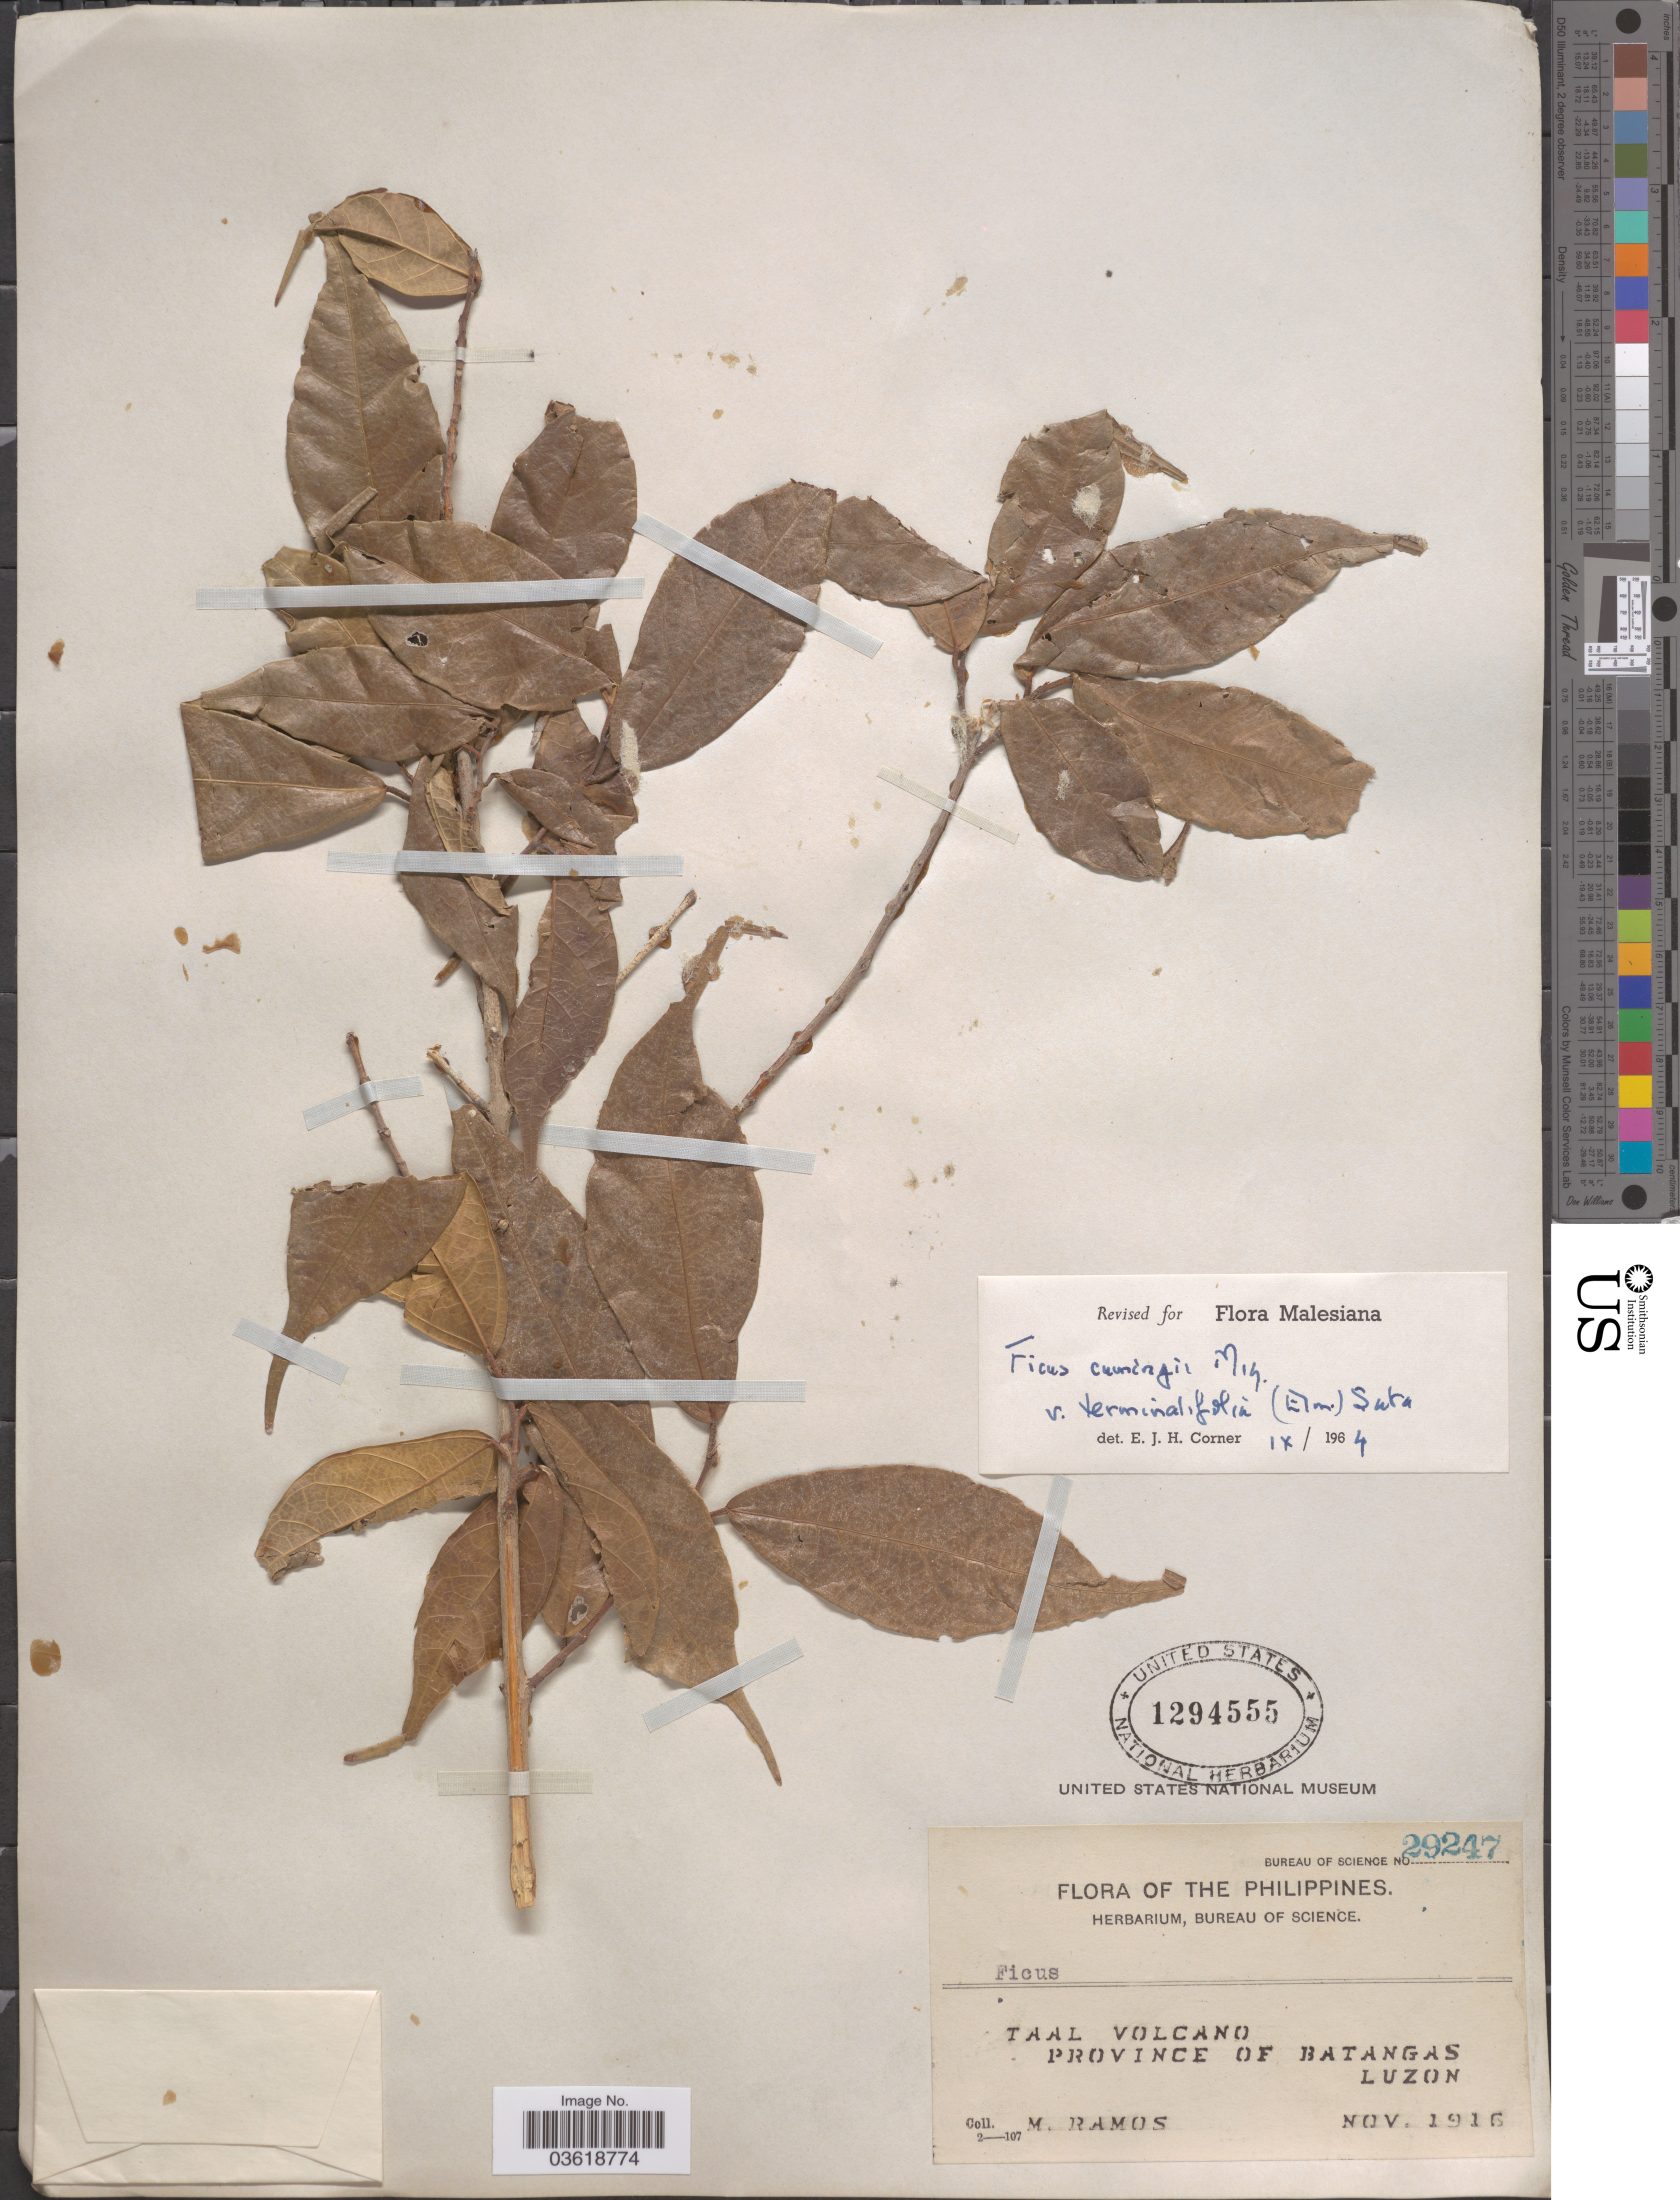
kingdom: Plantae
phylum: Tracheophyta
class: Magnoliopsida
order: Rosales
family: Moraceae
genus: Ficus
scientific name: Ficus cumingii var. terminalifolia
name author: (Elmer) Sata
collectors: M. Ramos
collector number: Bureau of Science 29247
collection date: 1916-11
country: Philippines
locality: Taal Volcano. Province of Batangas. Luzon.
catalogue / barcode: US 1294555